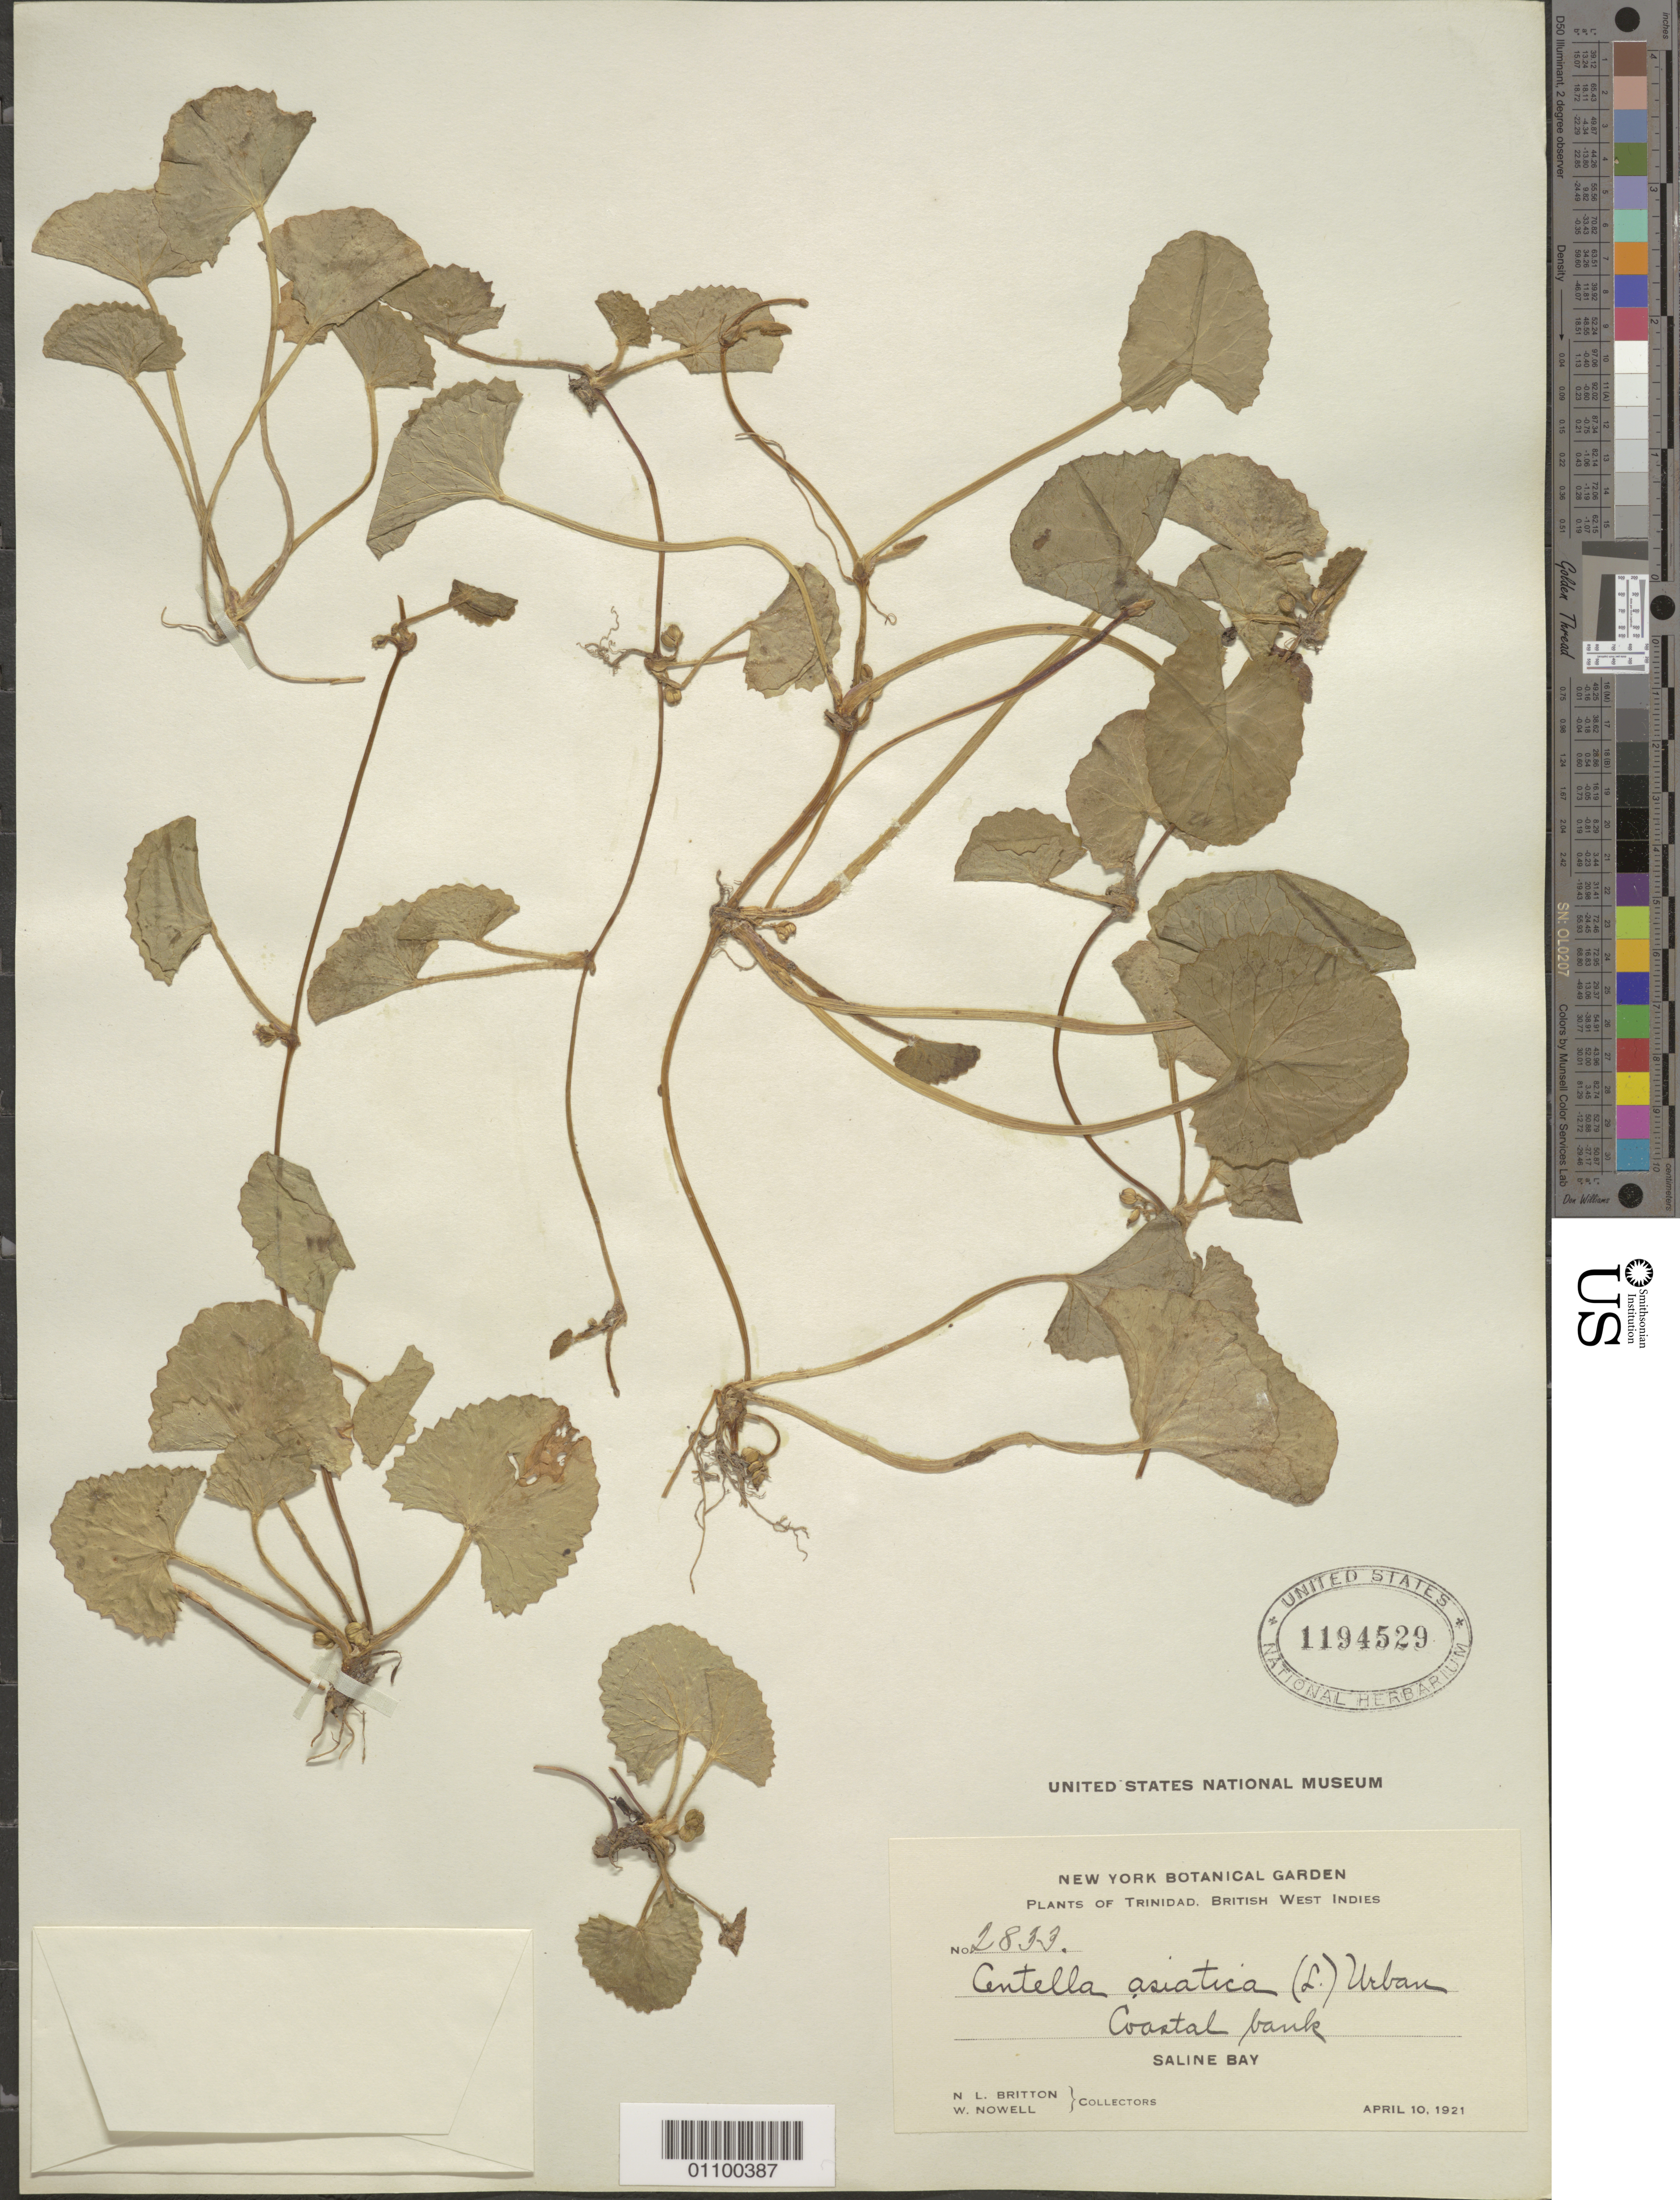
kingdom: Plantae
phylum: Tracheophyta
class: Magnoliopsida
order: Apiales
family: Apiaceae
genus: Centella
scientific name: Centella asiatica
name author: (L.) Urb.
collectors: N. Britton & W. Nowell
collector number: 2833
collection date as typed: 10 Apr 1921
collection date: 1921-04-10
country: Trinidad and Tobago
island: Trinidad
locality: Saline Bay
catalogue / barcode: US 1194529